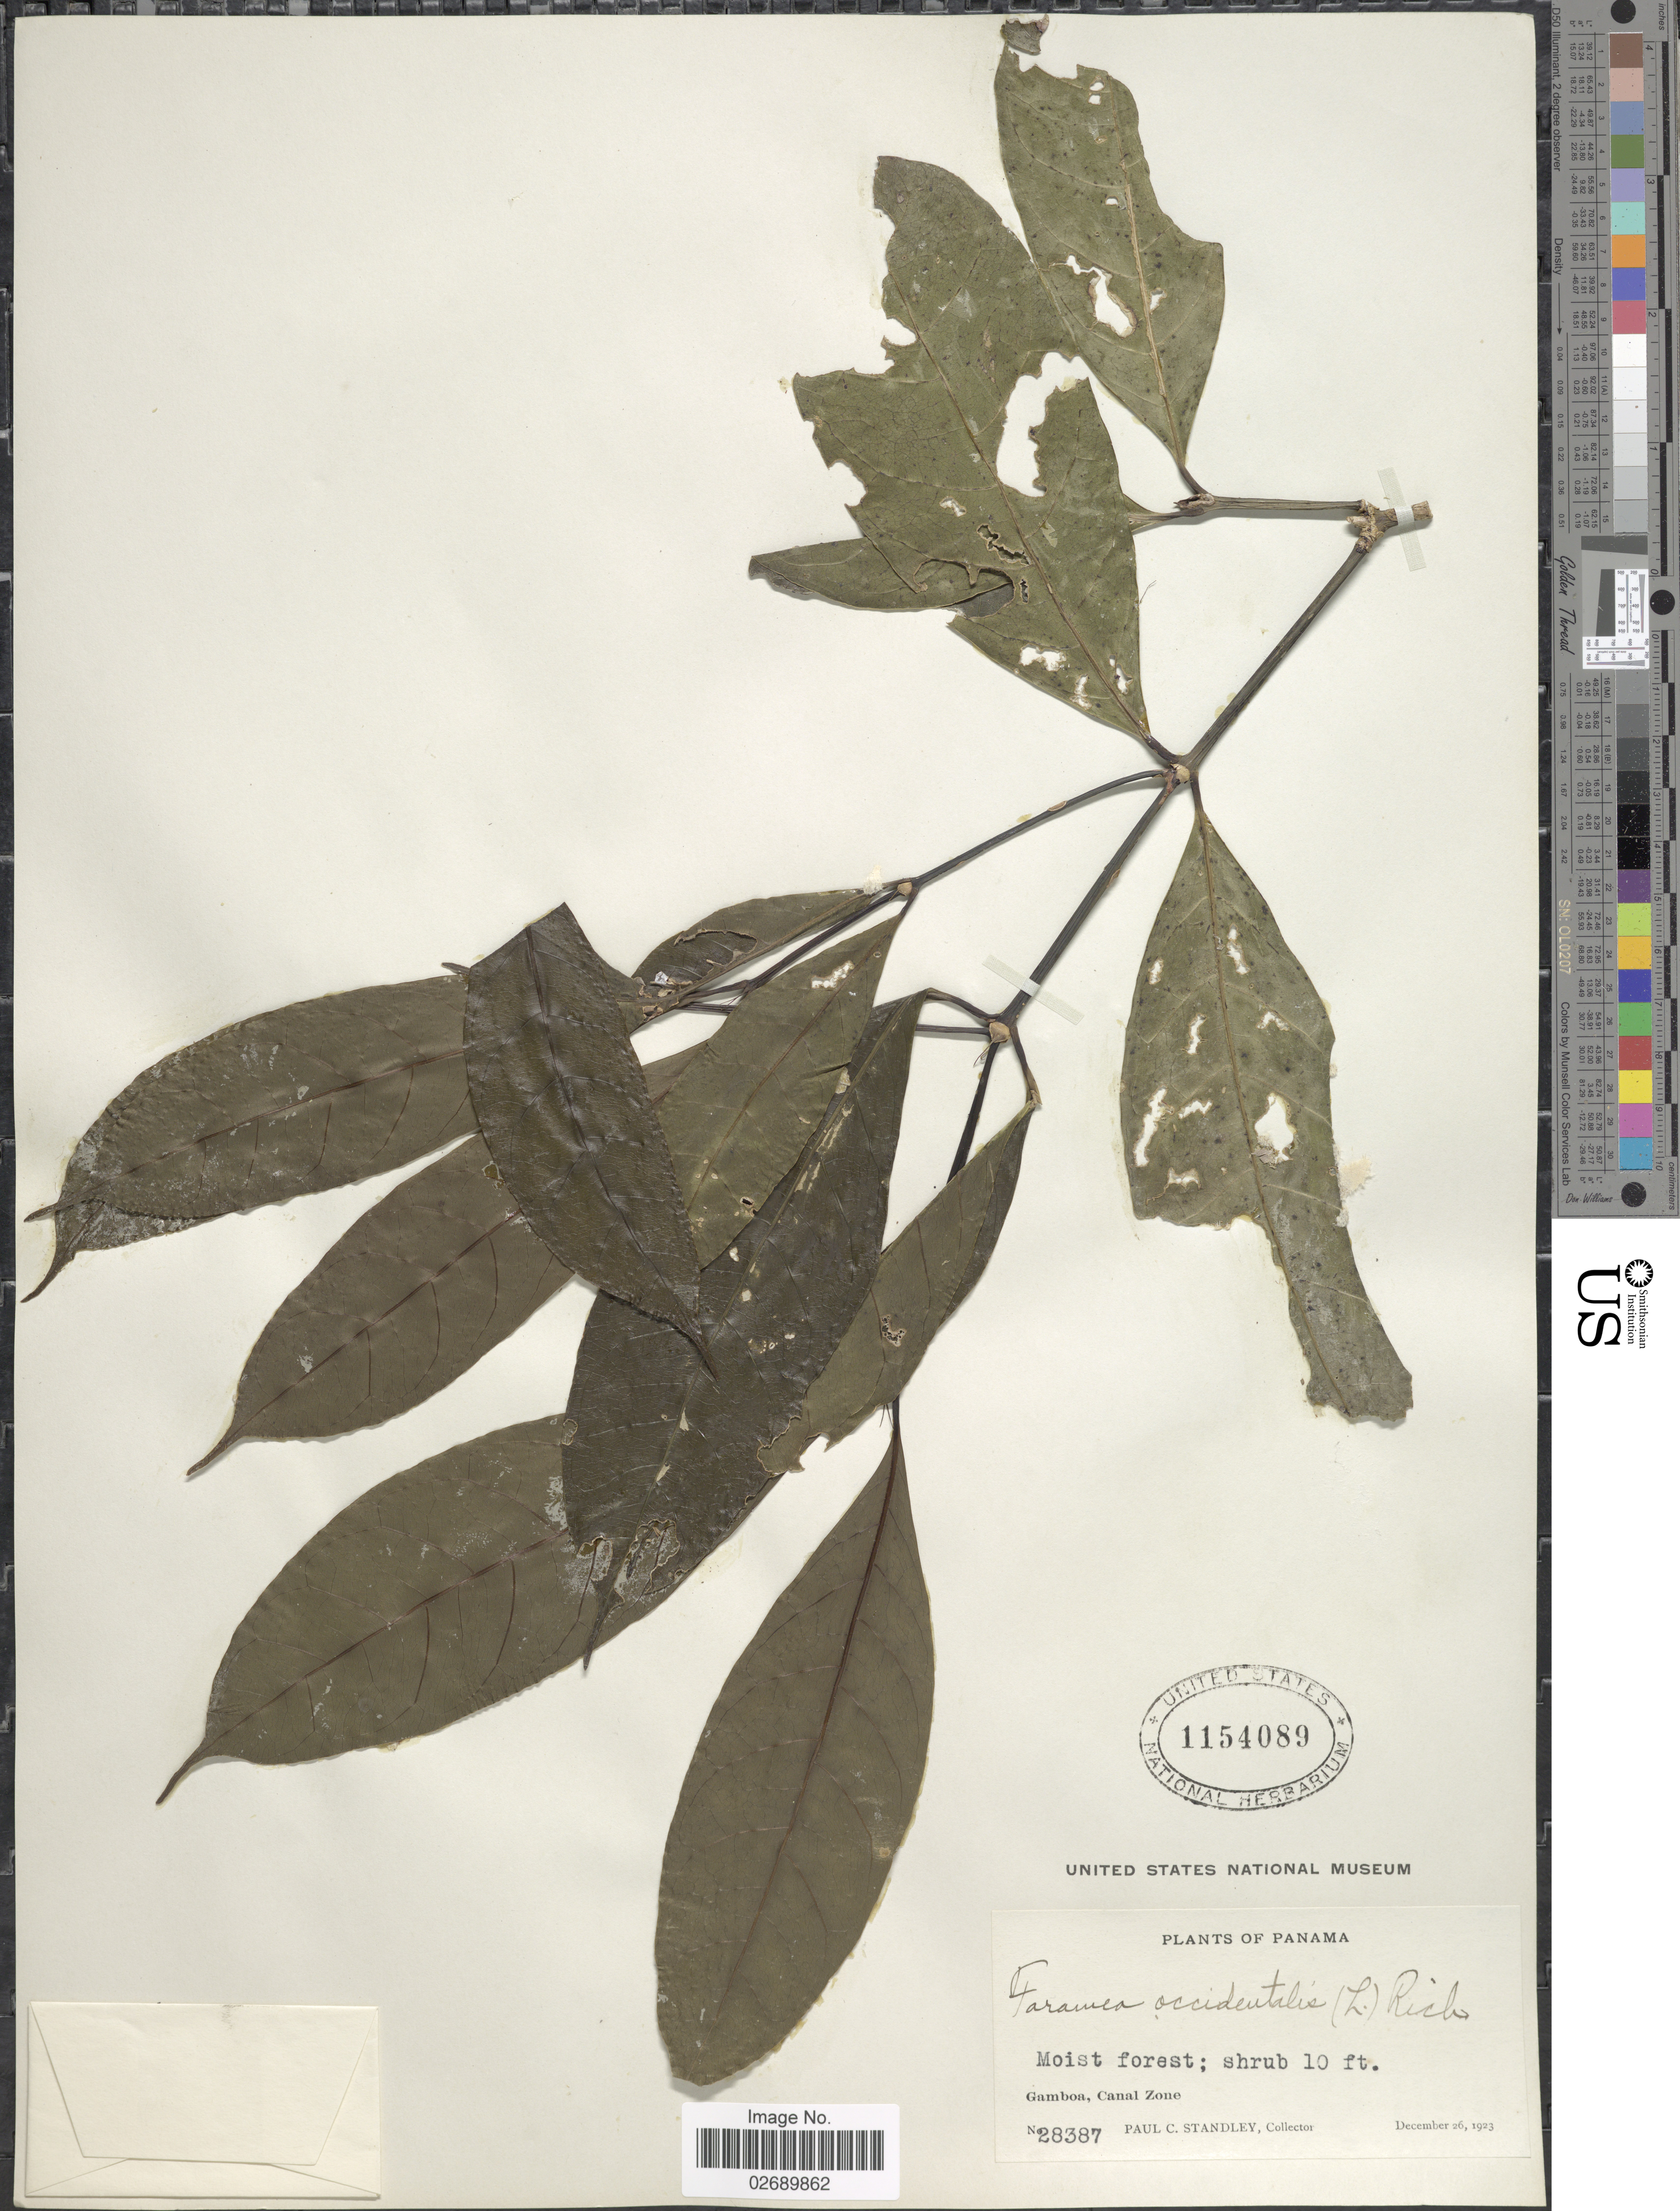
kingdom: Plantae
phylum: Tracheophyta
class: Magnoliopsida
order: Gentianales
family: Rubiaceae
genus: Faramea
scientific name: Faramea occidentalis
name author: (L.) A. Rich.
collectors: P. C. Standley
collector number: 28387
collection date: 1923-12-26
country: Panama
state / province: Colón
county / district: Canal Zone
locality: Gamboa, Canal Zone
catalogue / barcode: US 1154089